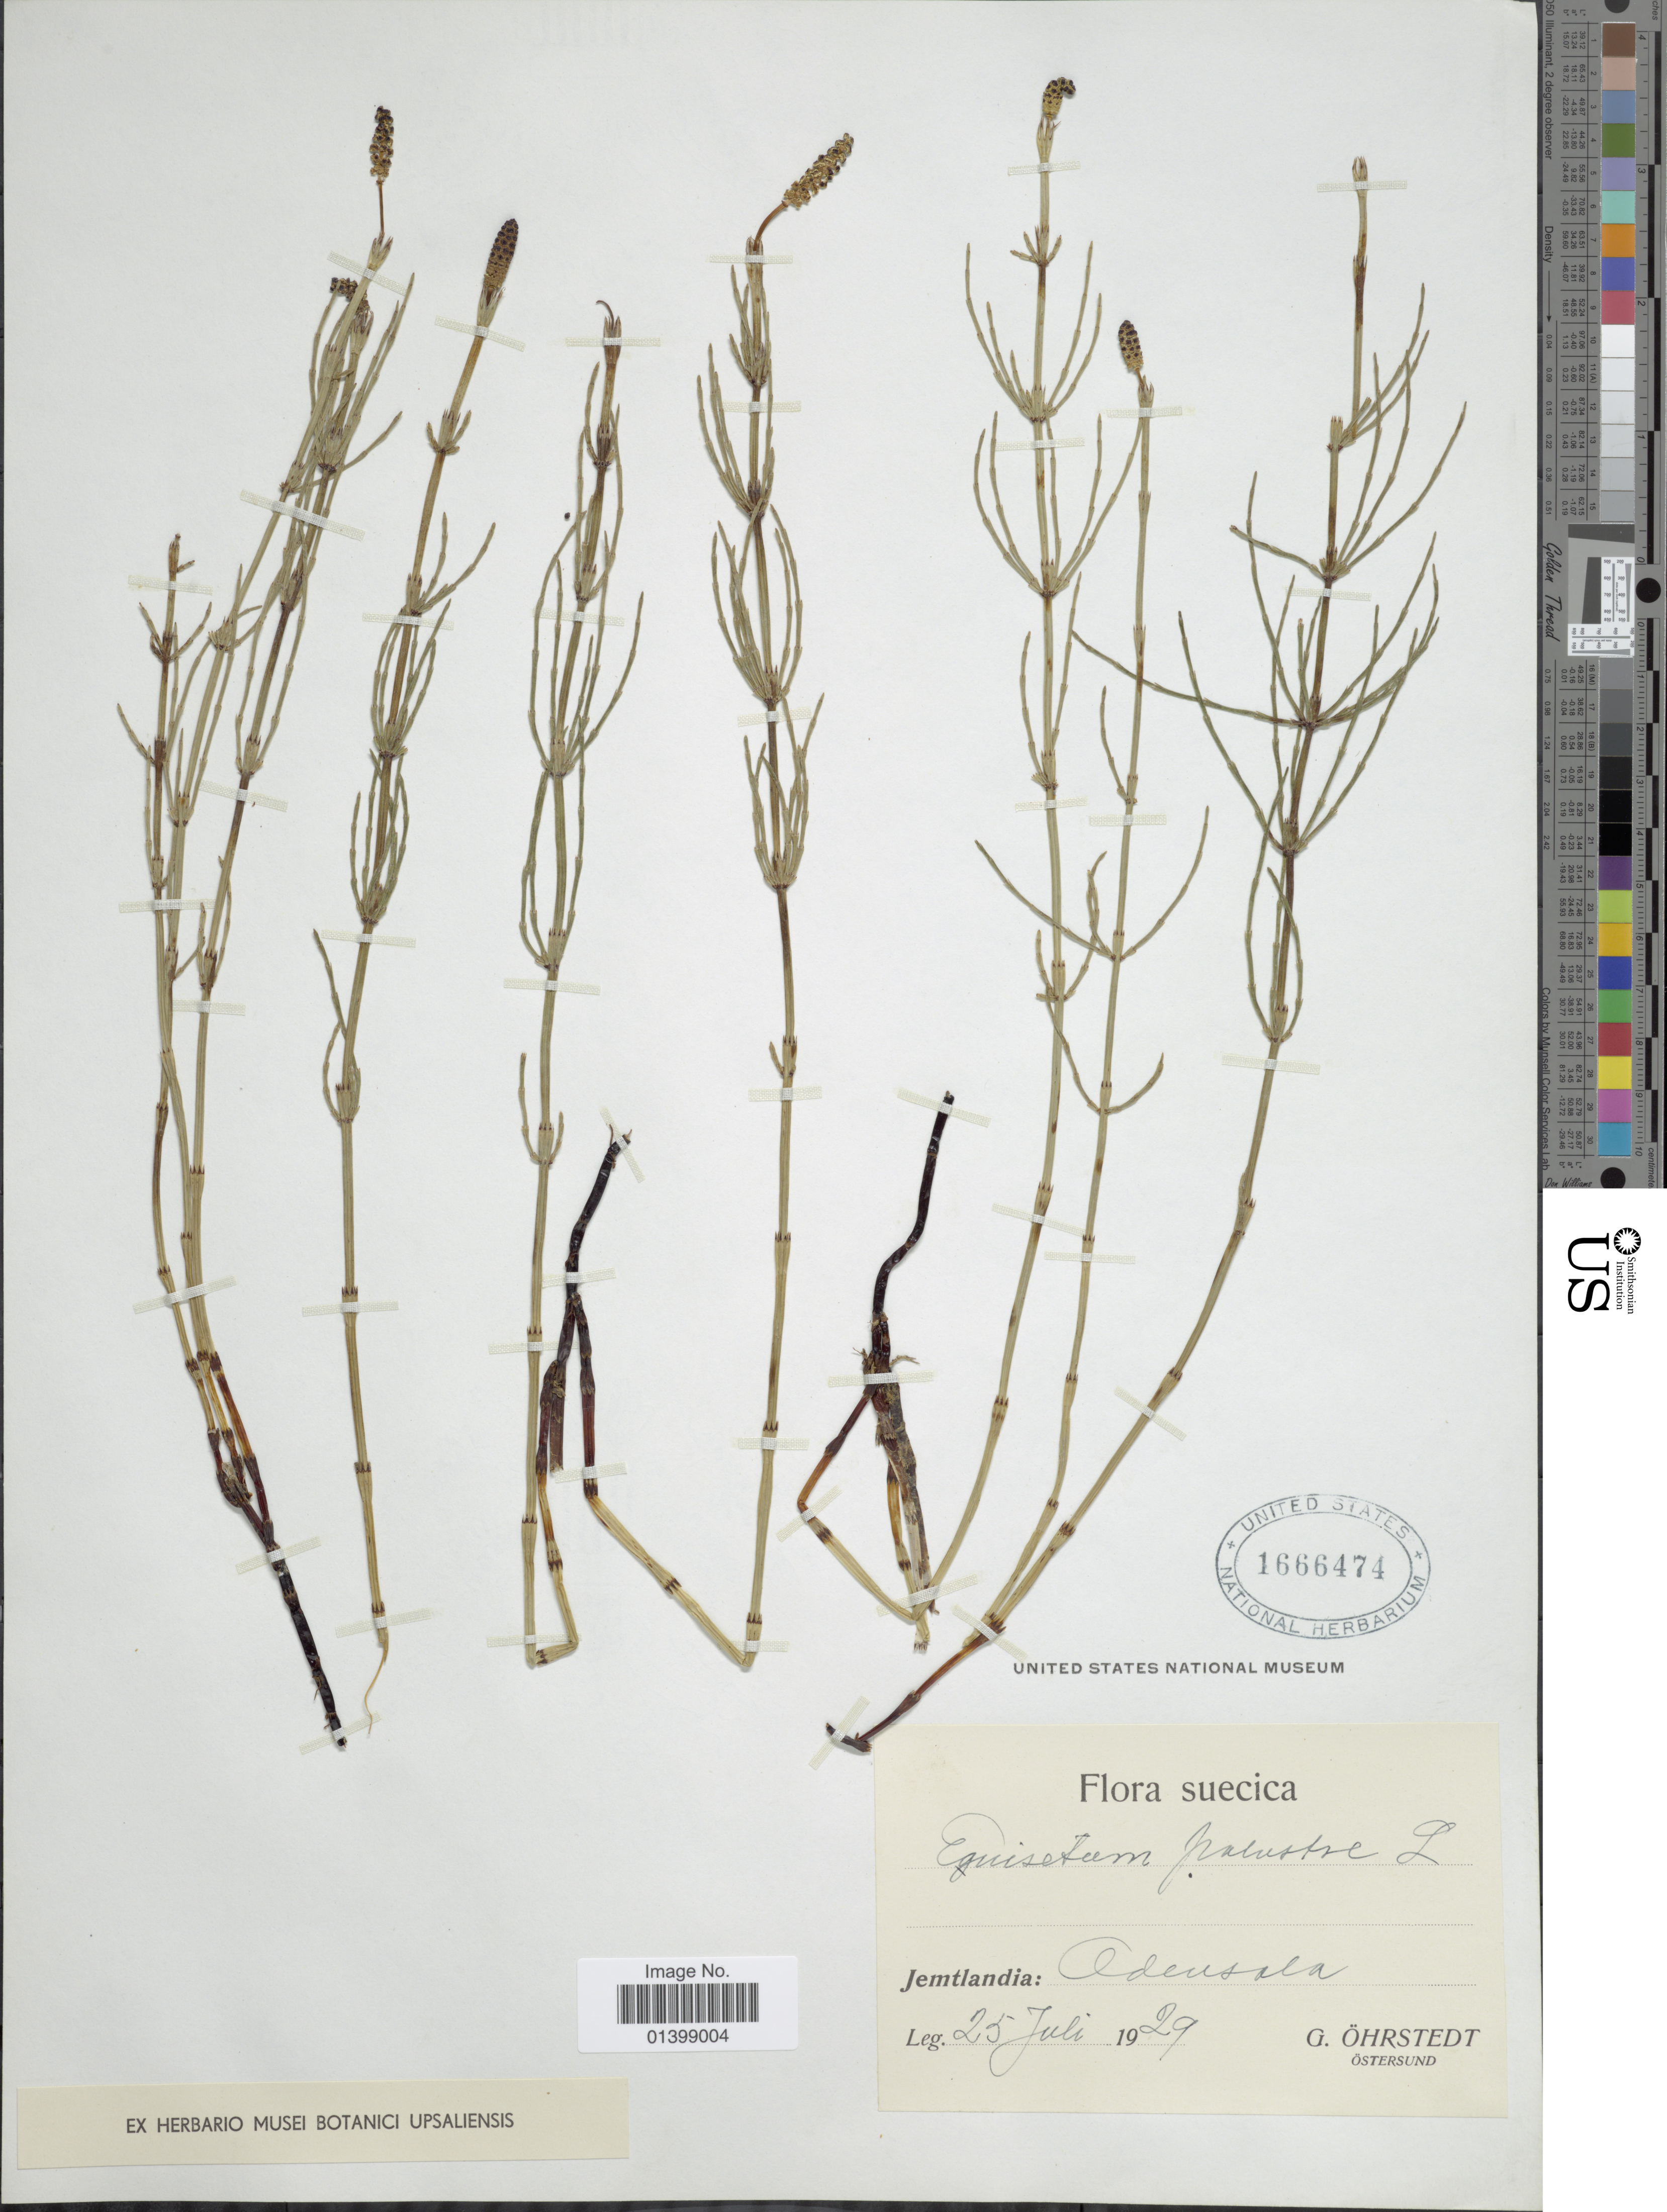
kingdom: Plantae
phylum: Tracheophyta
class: Polypodiopsida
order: Equisetales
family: Equisetaceae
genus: Equisetum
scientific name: Equisetum palustre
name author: L.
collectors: G. Öhrstedt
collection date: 1929-07-25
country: Sweden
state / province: Jämtland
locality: Odensala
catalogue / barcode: US 166474